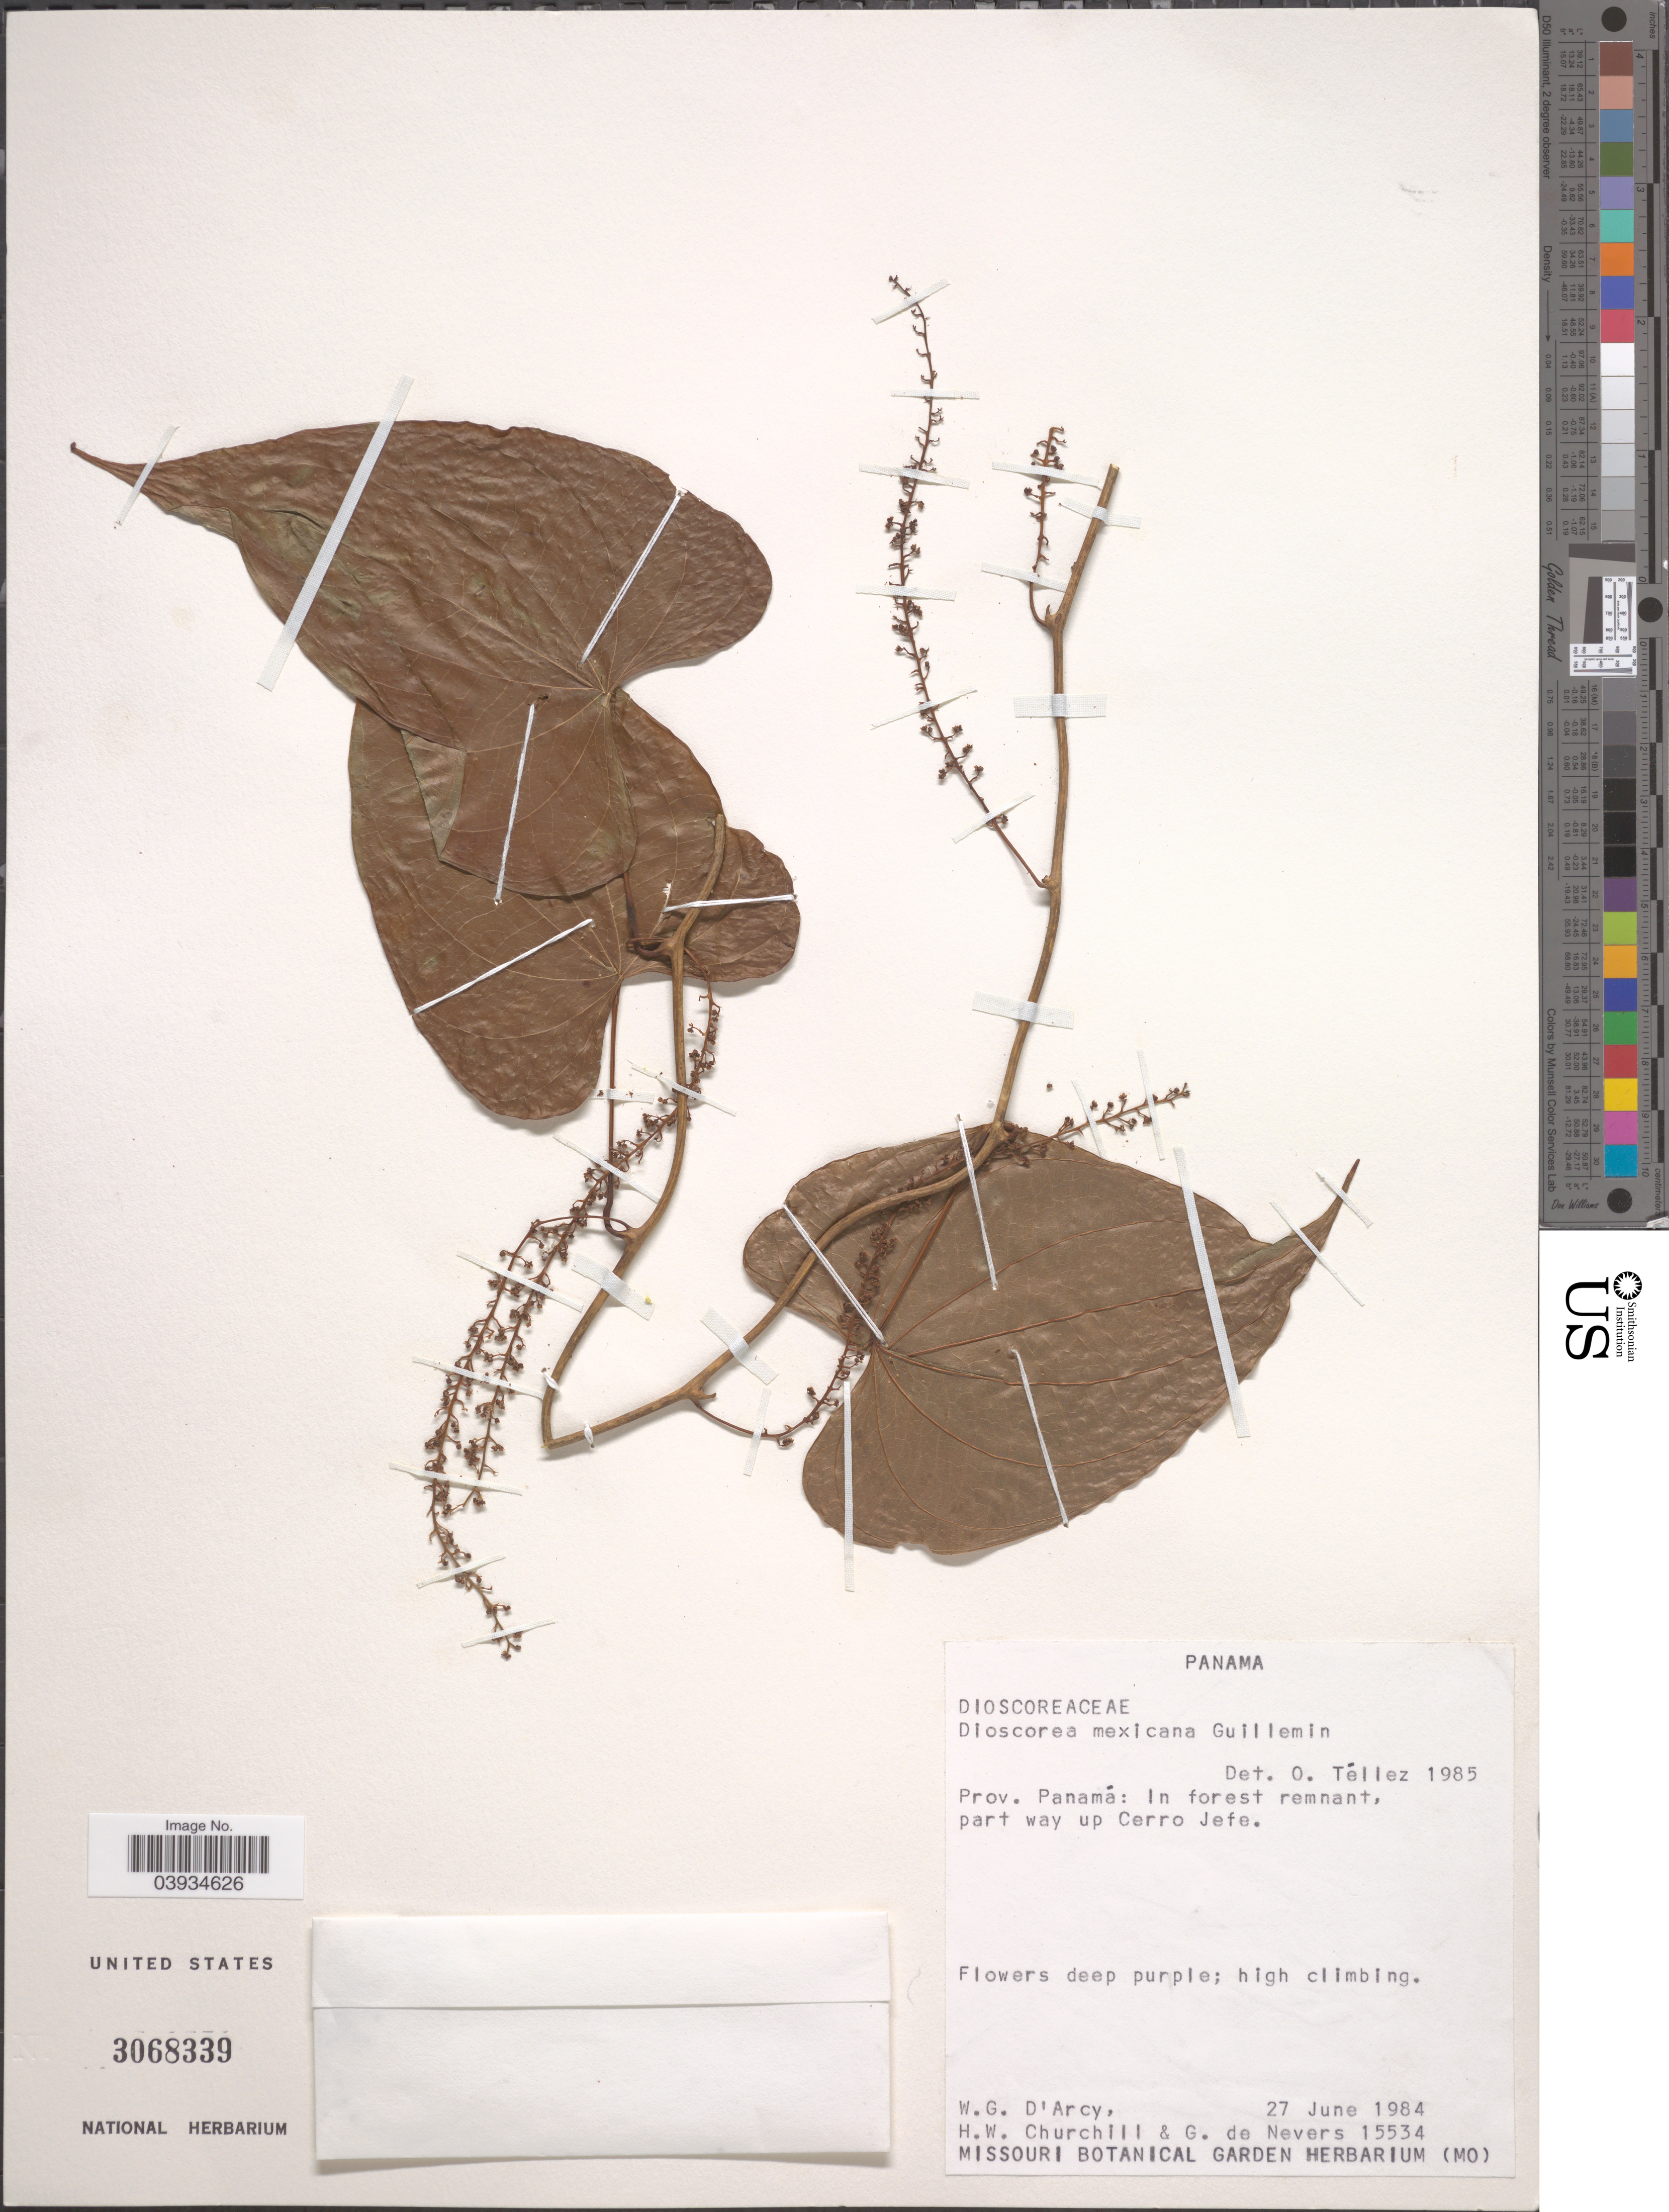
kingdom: Plantae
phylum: Tracheophyta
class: Liliopsida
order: Dioscoreales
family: Dioscoreaceae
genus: Dioscorea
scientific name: Dioscorea mexicana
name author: Scheidw.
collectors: W. G. D'Arcy, H. Churchill & G. C. de Nevers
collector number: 15534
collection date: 1984-06-27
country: Panama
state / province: Panamá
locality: Part way up Cerro jefe.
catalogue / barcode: US 3068339